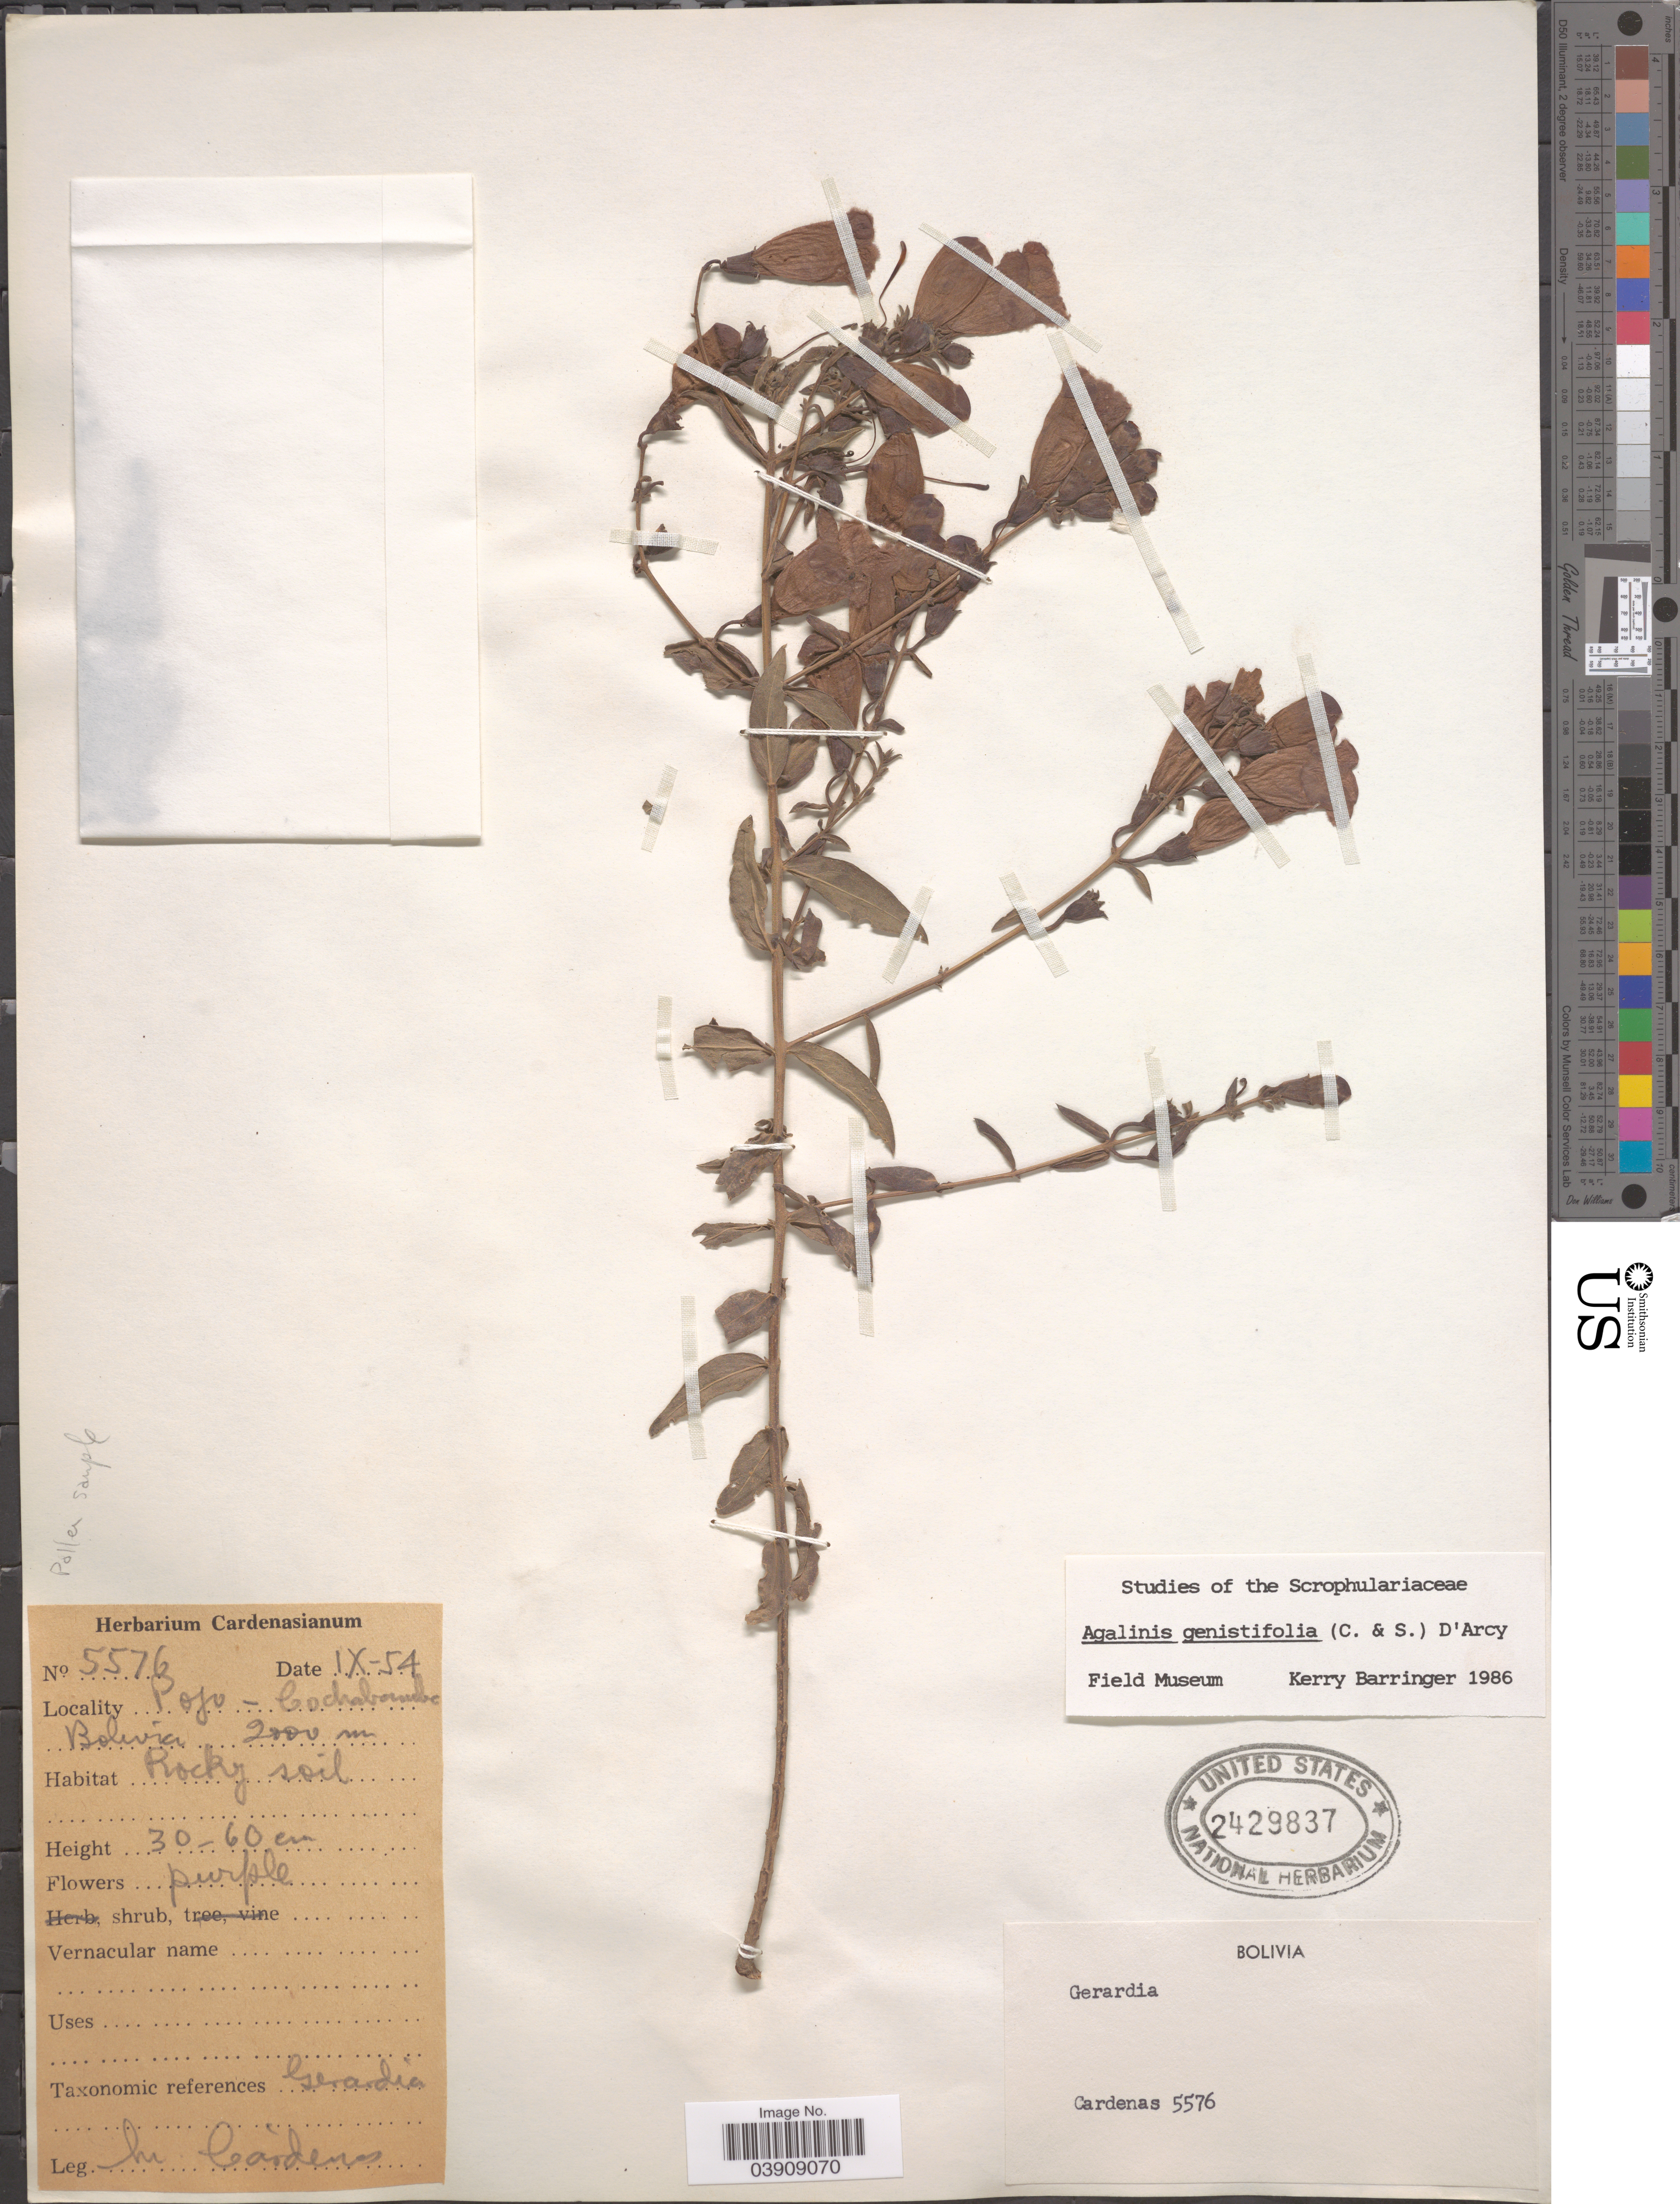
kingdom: Plantae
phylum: Tracheophyta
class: Magnoliopsida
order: Lamiales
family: Orobanchaceae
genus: Agalinis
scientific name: Agalinis genistifolia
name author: (Cham. & Schltdl.) D'Arcy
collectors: M. Cárdenas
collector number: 5576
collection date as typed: Transcribed d/m/y: /9/54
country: Bolivia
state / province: Cochabamba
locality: Pojo.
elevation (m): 2000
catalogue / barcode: US 2429837